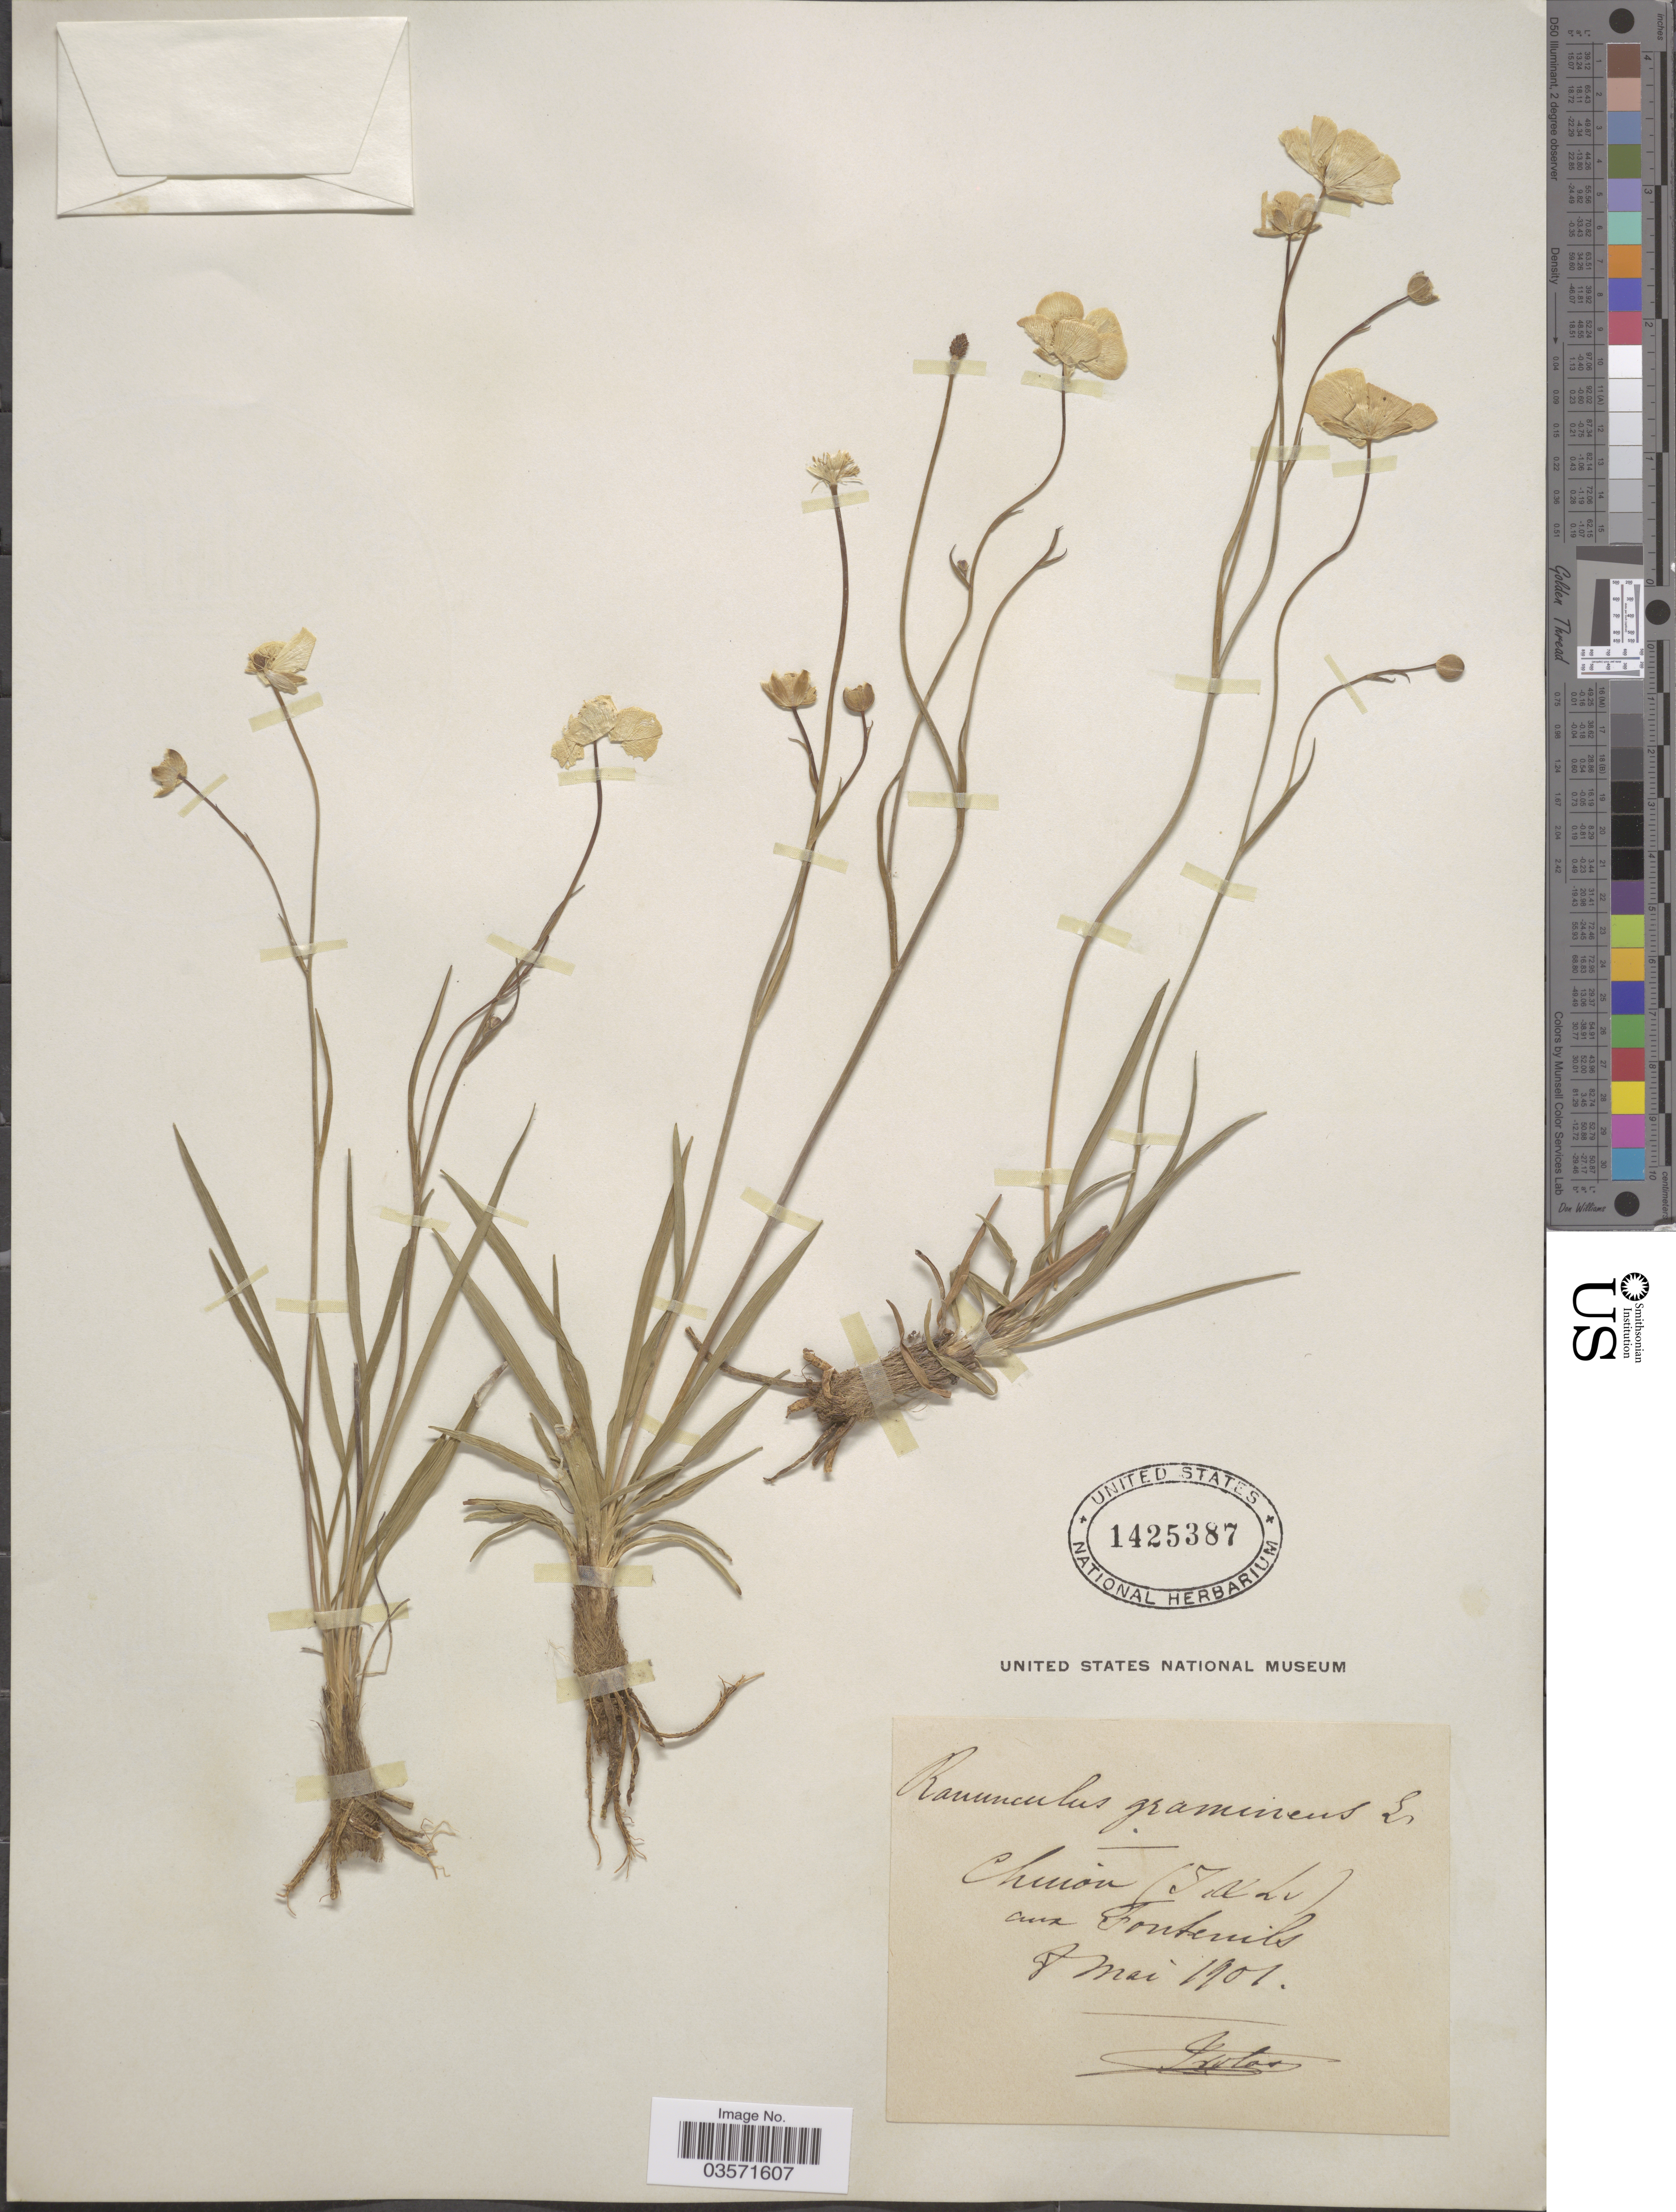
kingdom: Plantae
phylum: Tracheophyta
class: Magnoliopsida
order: Ranunculales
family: Ranunculaceae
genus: Ranunculus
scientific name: Ranunculus gramineus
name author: L.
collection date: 1901-05-08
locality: Chmon [interpreted] (Idalv [interpreted]) aux Eontenils [interpreted].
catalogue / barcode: US 1425387